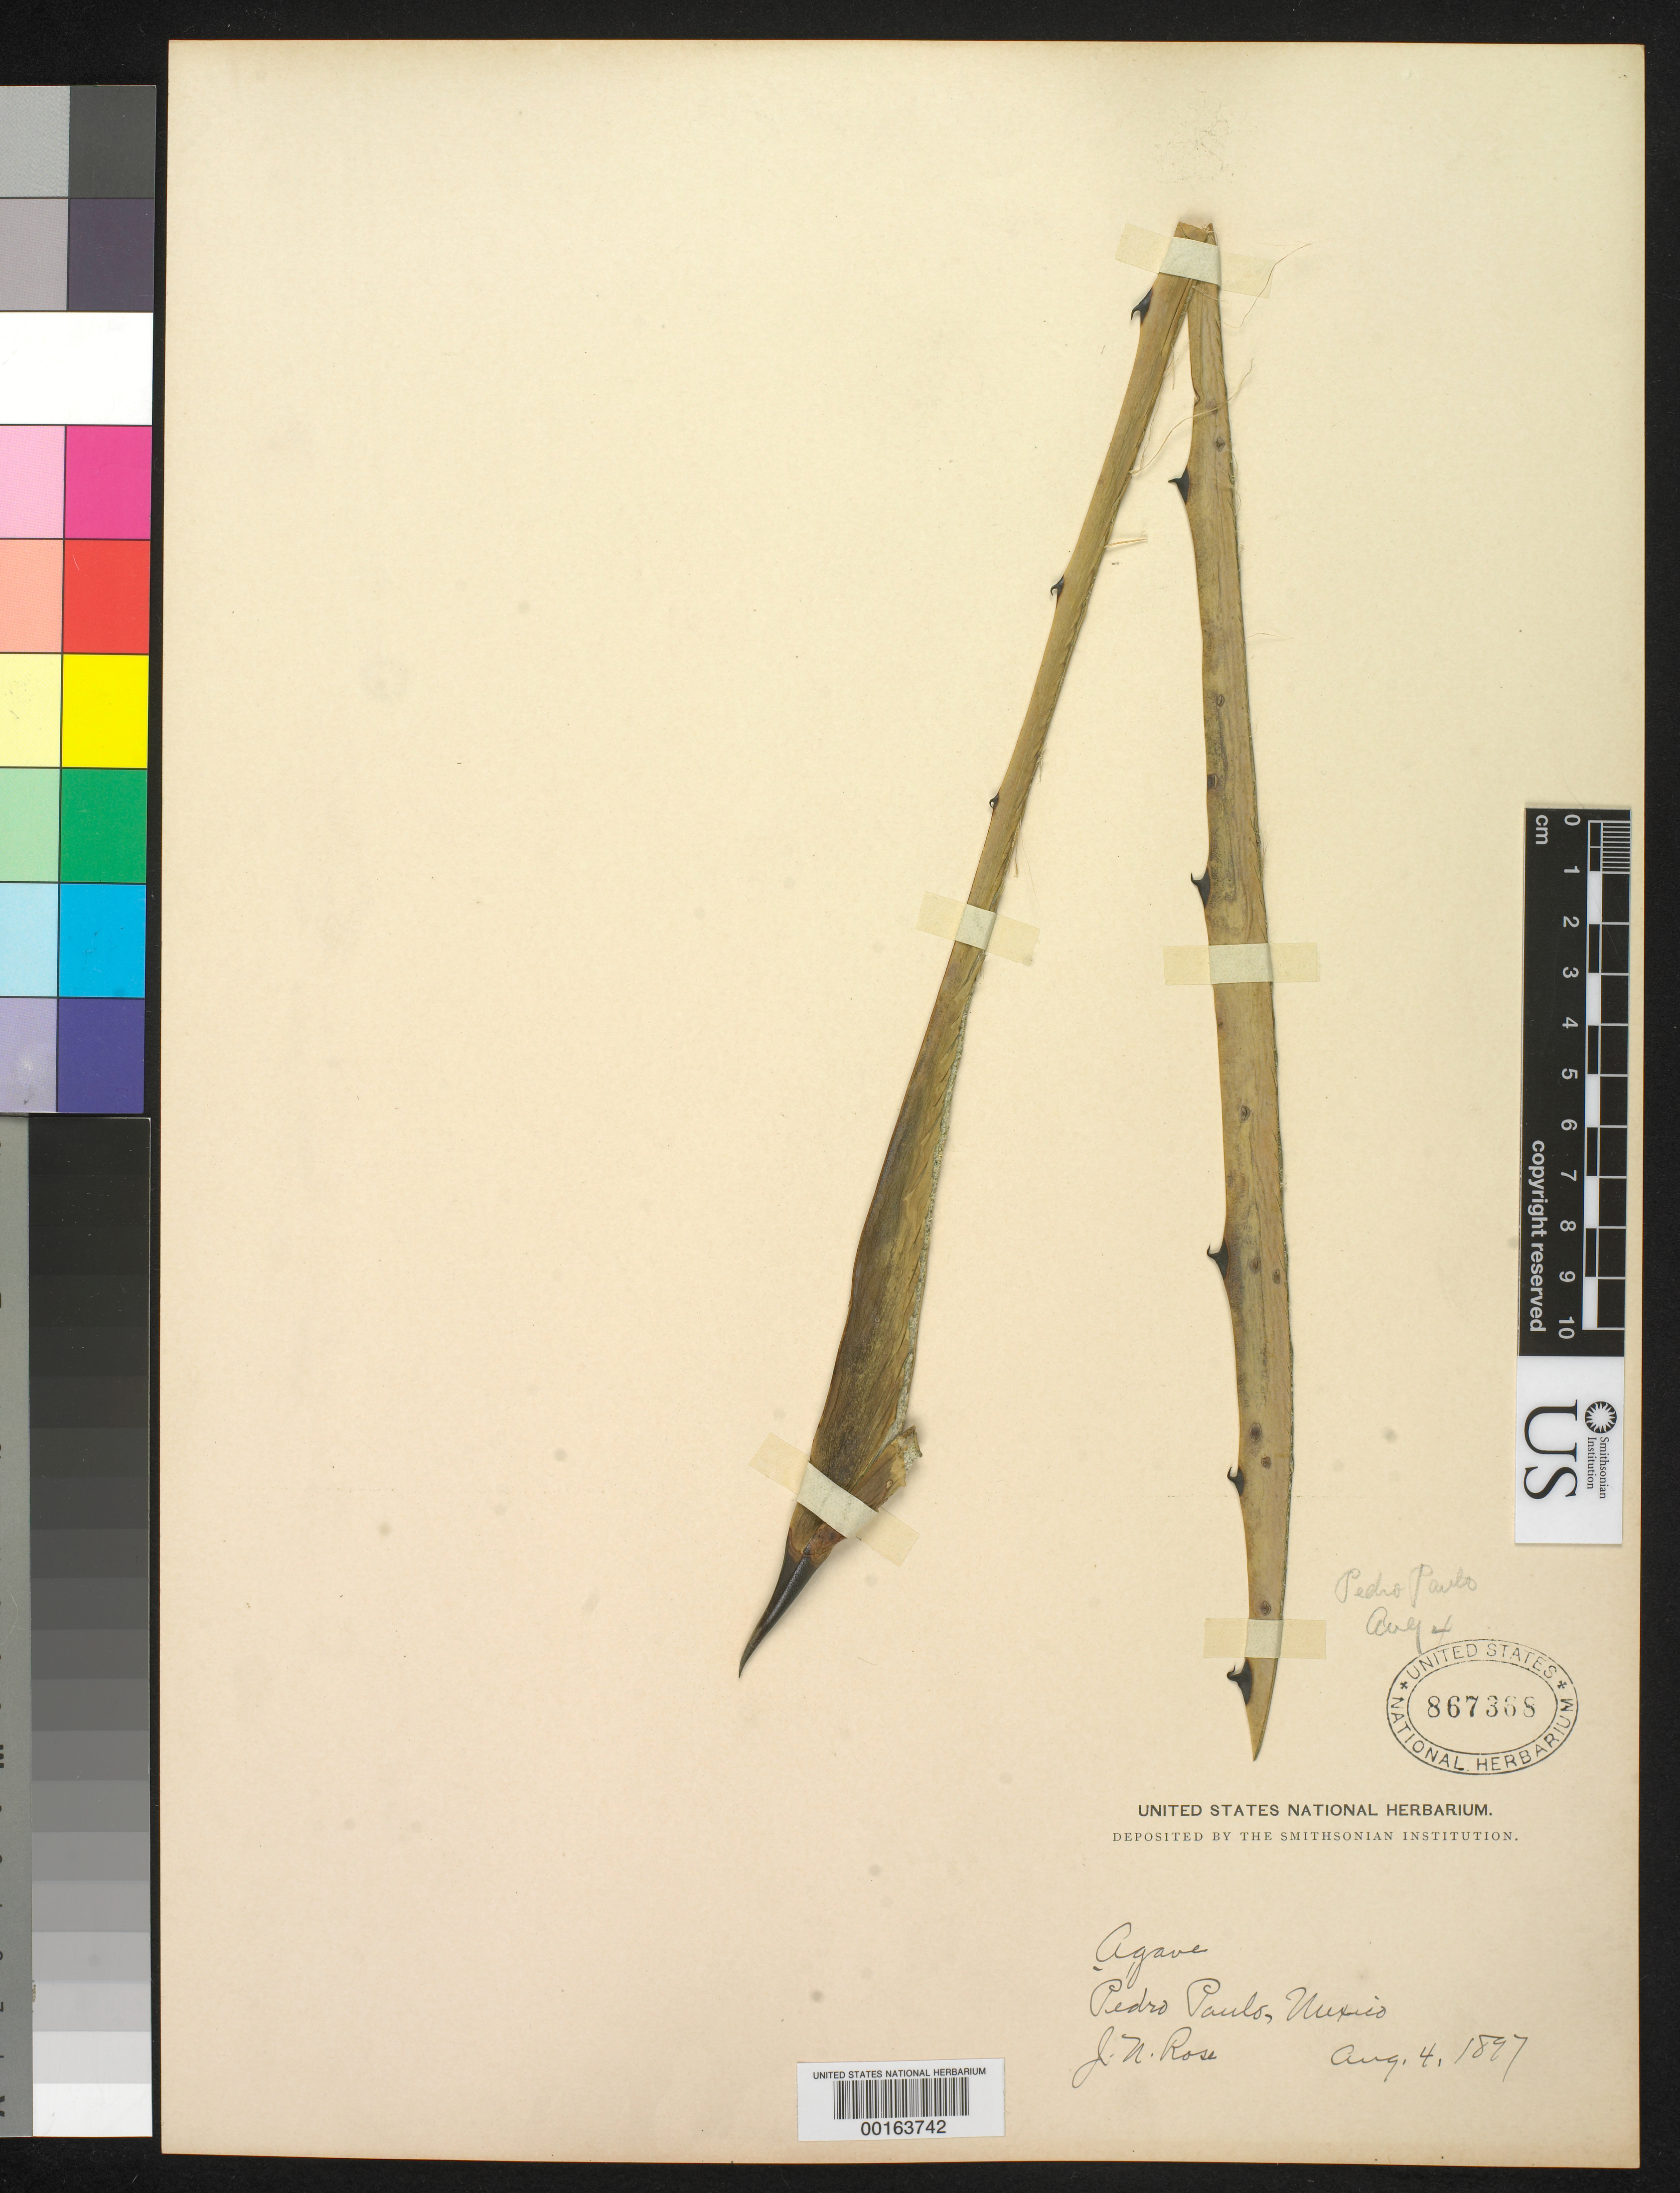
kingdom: Plantae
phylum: Tracheophyta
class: Liliopsida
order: Asparagales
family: Asparagaceae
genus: Agave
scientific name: Agave sp.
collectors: J. N. Rose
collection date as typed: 04 Aug 1897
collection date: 1897-08-04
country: Mexico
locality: Pedro paulo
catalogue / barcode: US 867368